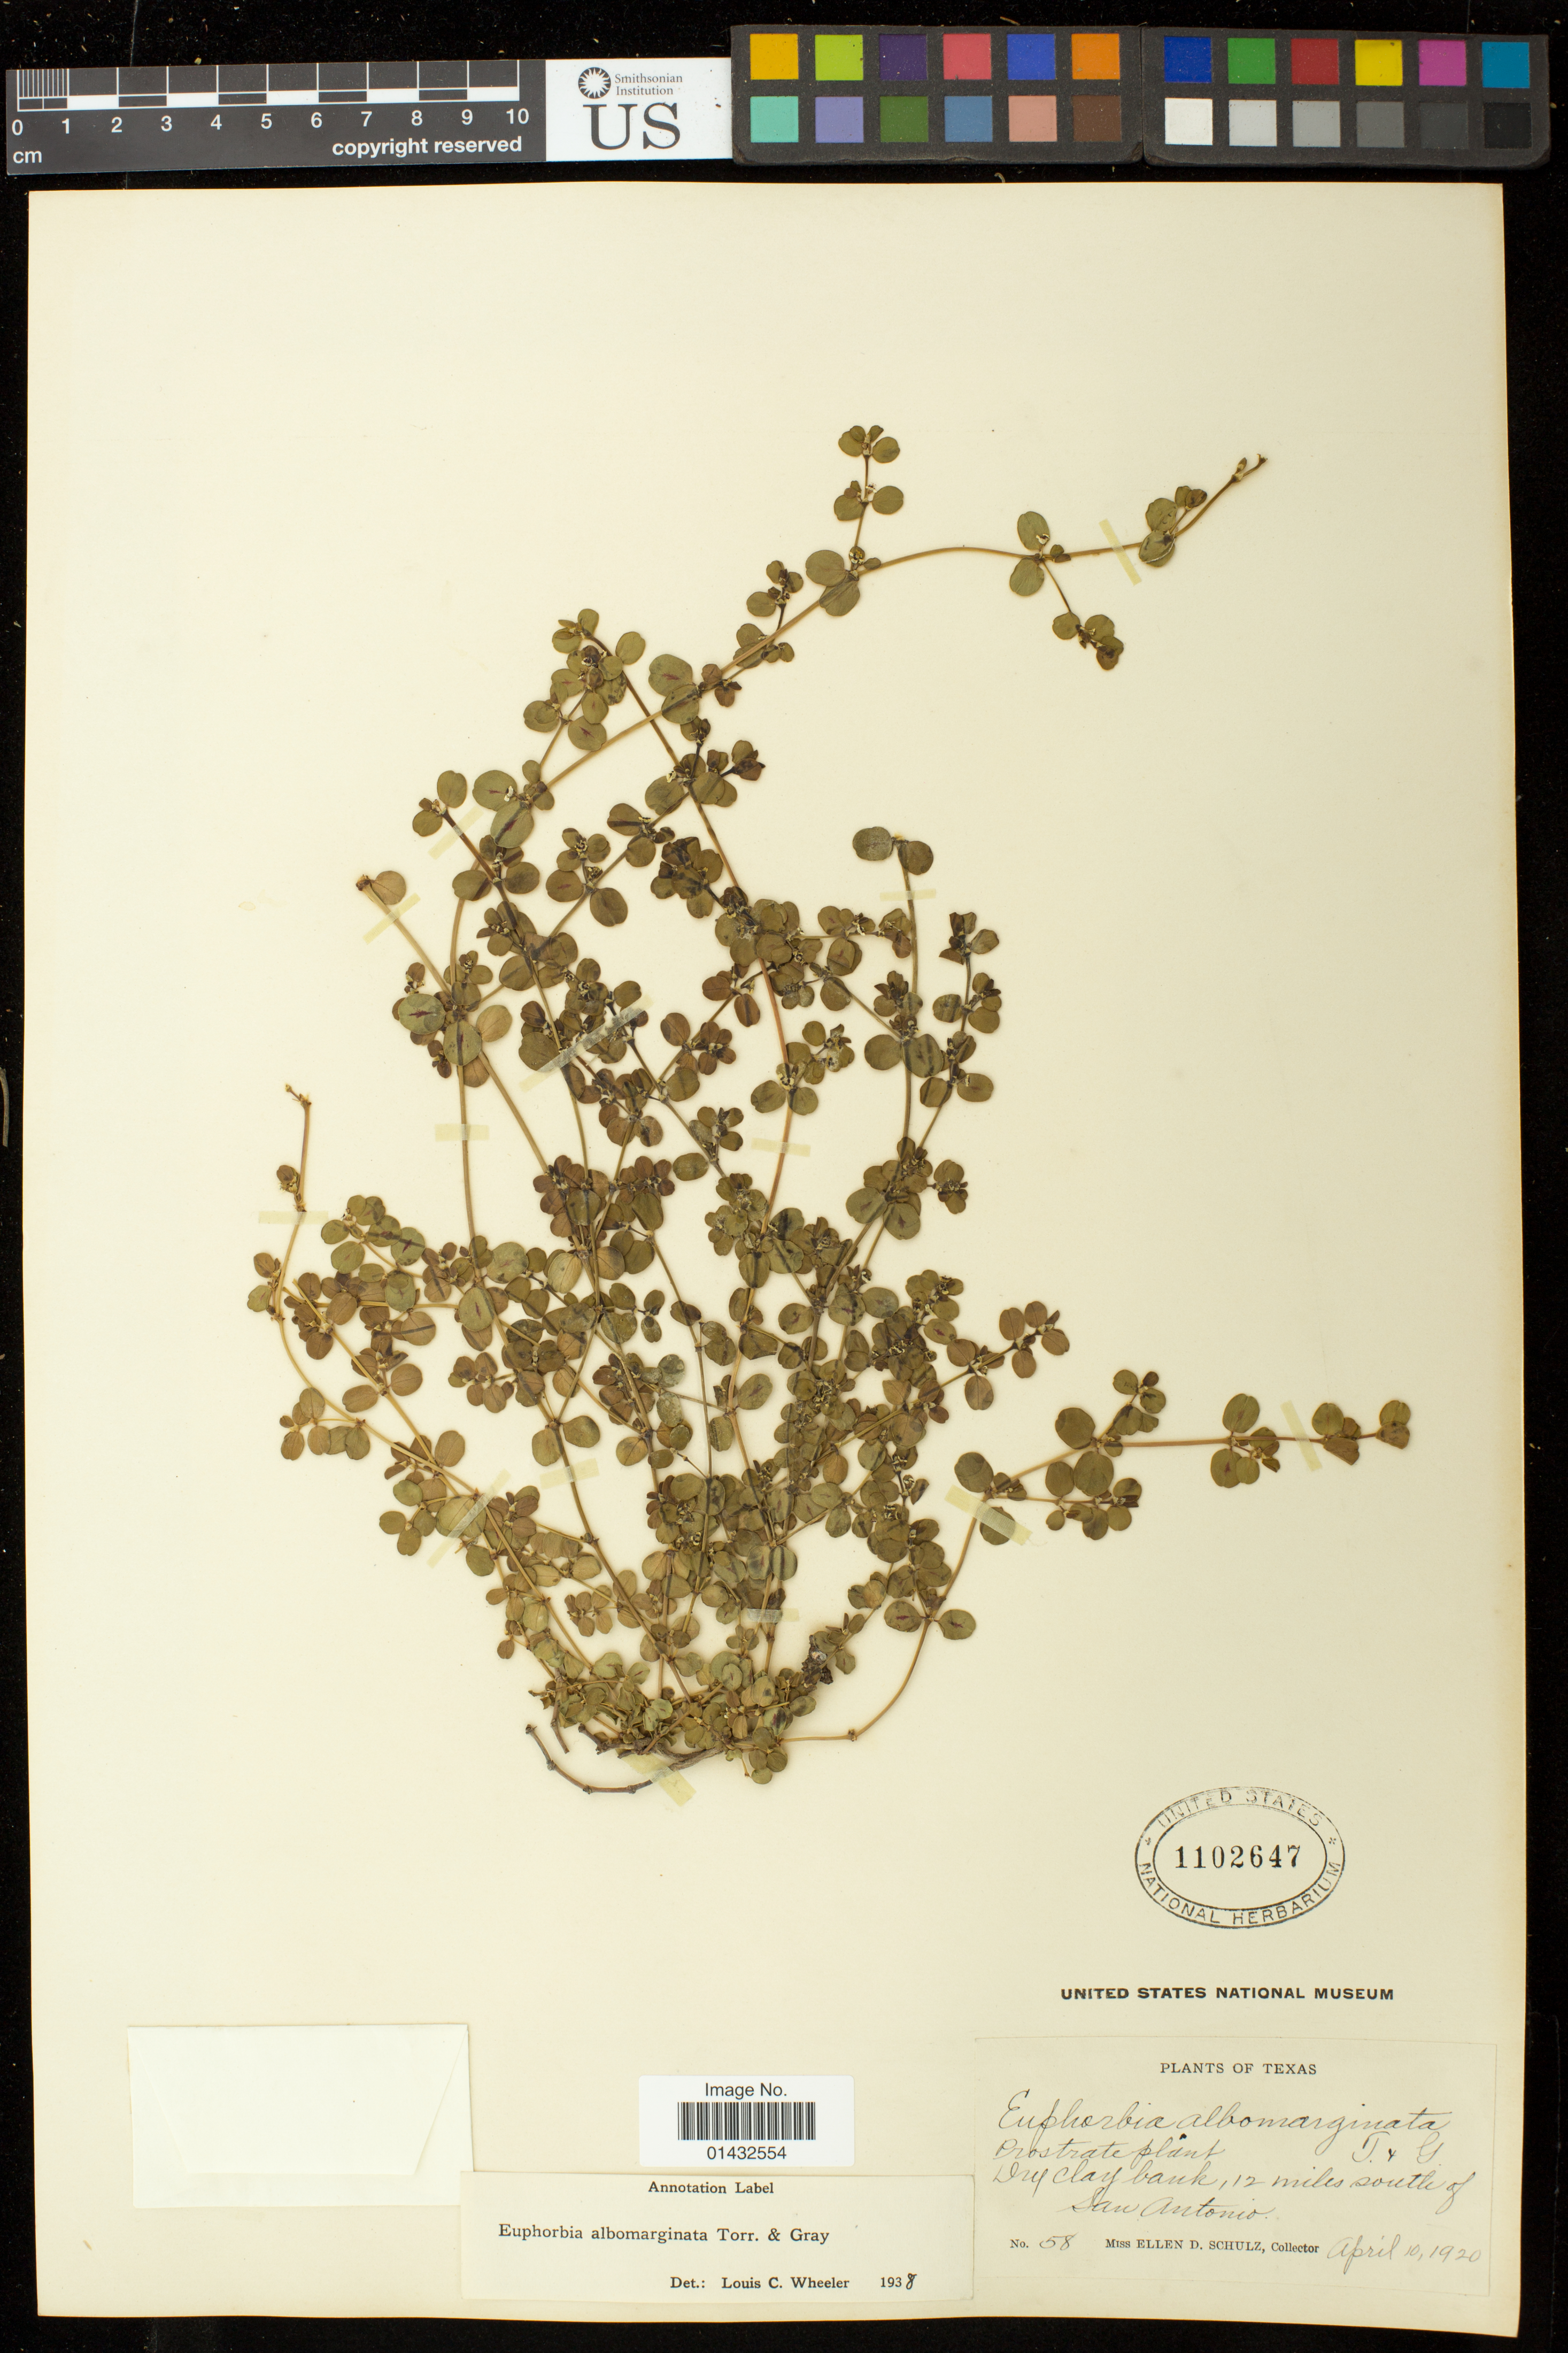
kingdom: Plantae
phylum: Tracheophyta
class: Magnoliopsida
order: Malpighiales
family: Euphorbiaceae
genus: Euphorbia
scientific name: Euphorbia albomarginata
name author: Torr. & A. Gray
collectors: E. D. Schulz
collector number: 58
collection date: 1920-04-10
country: United States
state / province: Texas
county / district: Bexar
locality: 12 miles south of San Antonio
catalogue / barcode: US 1102647